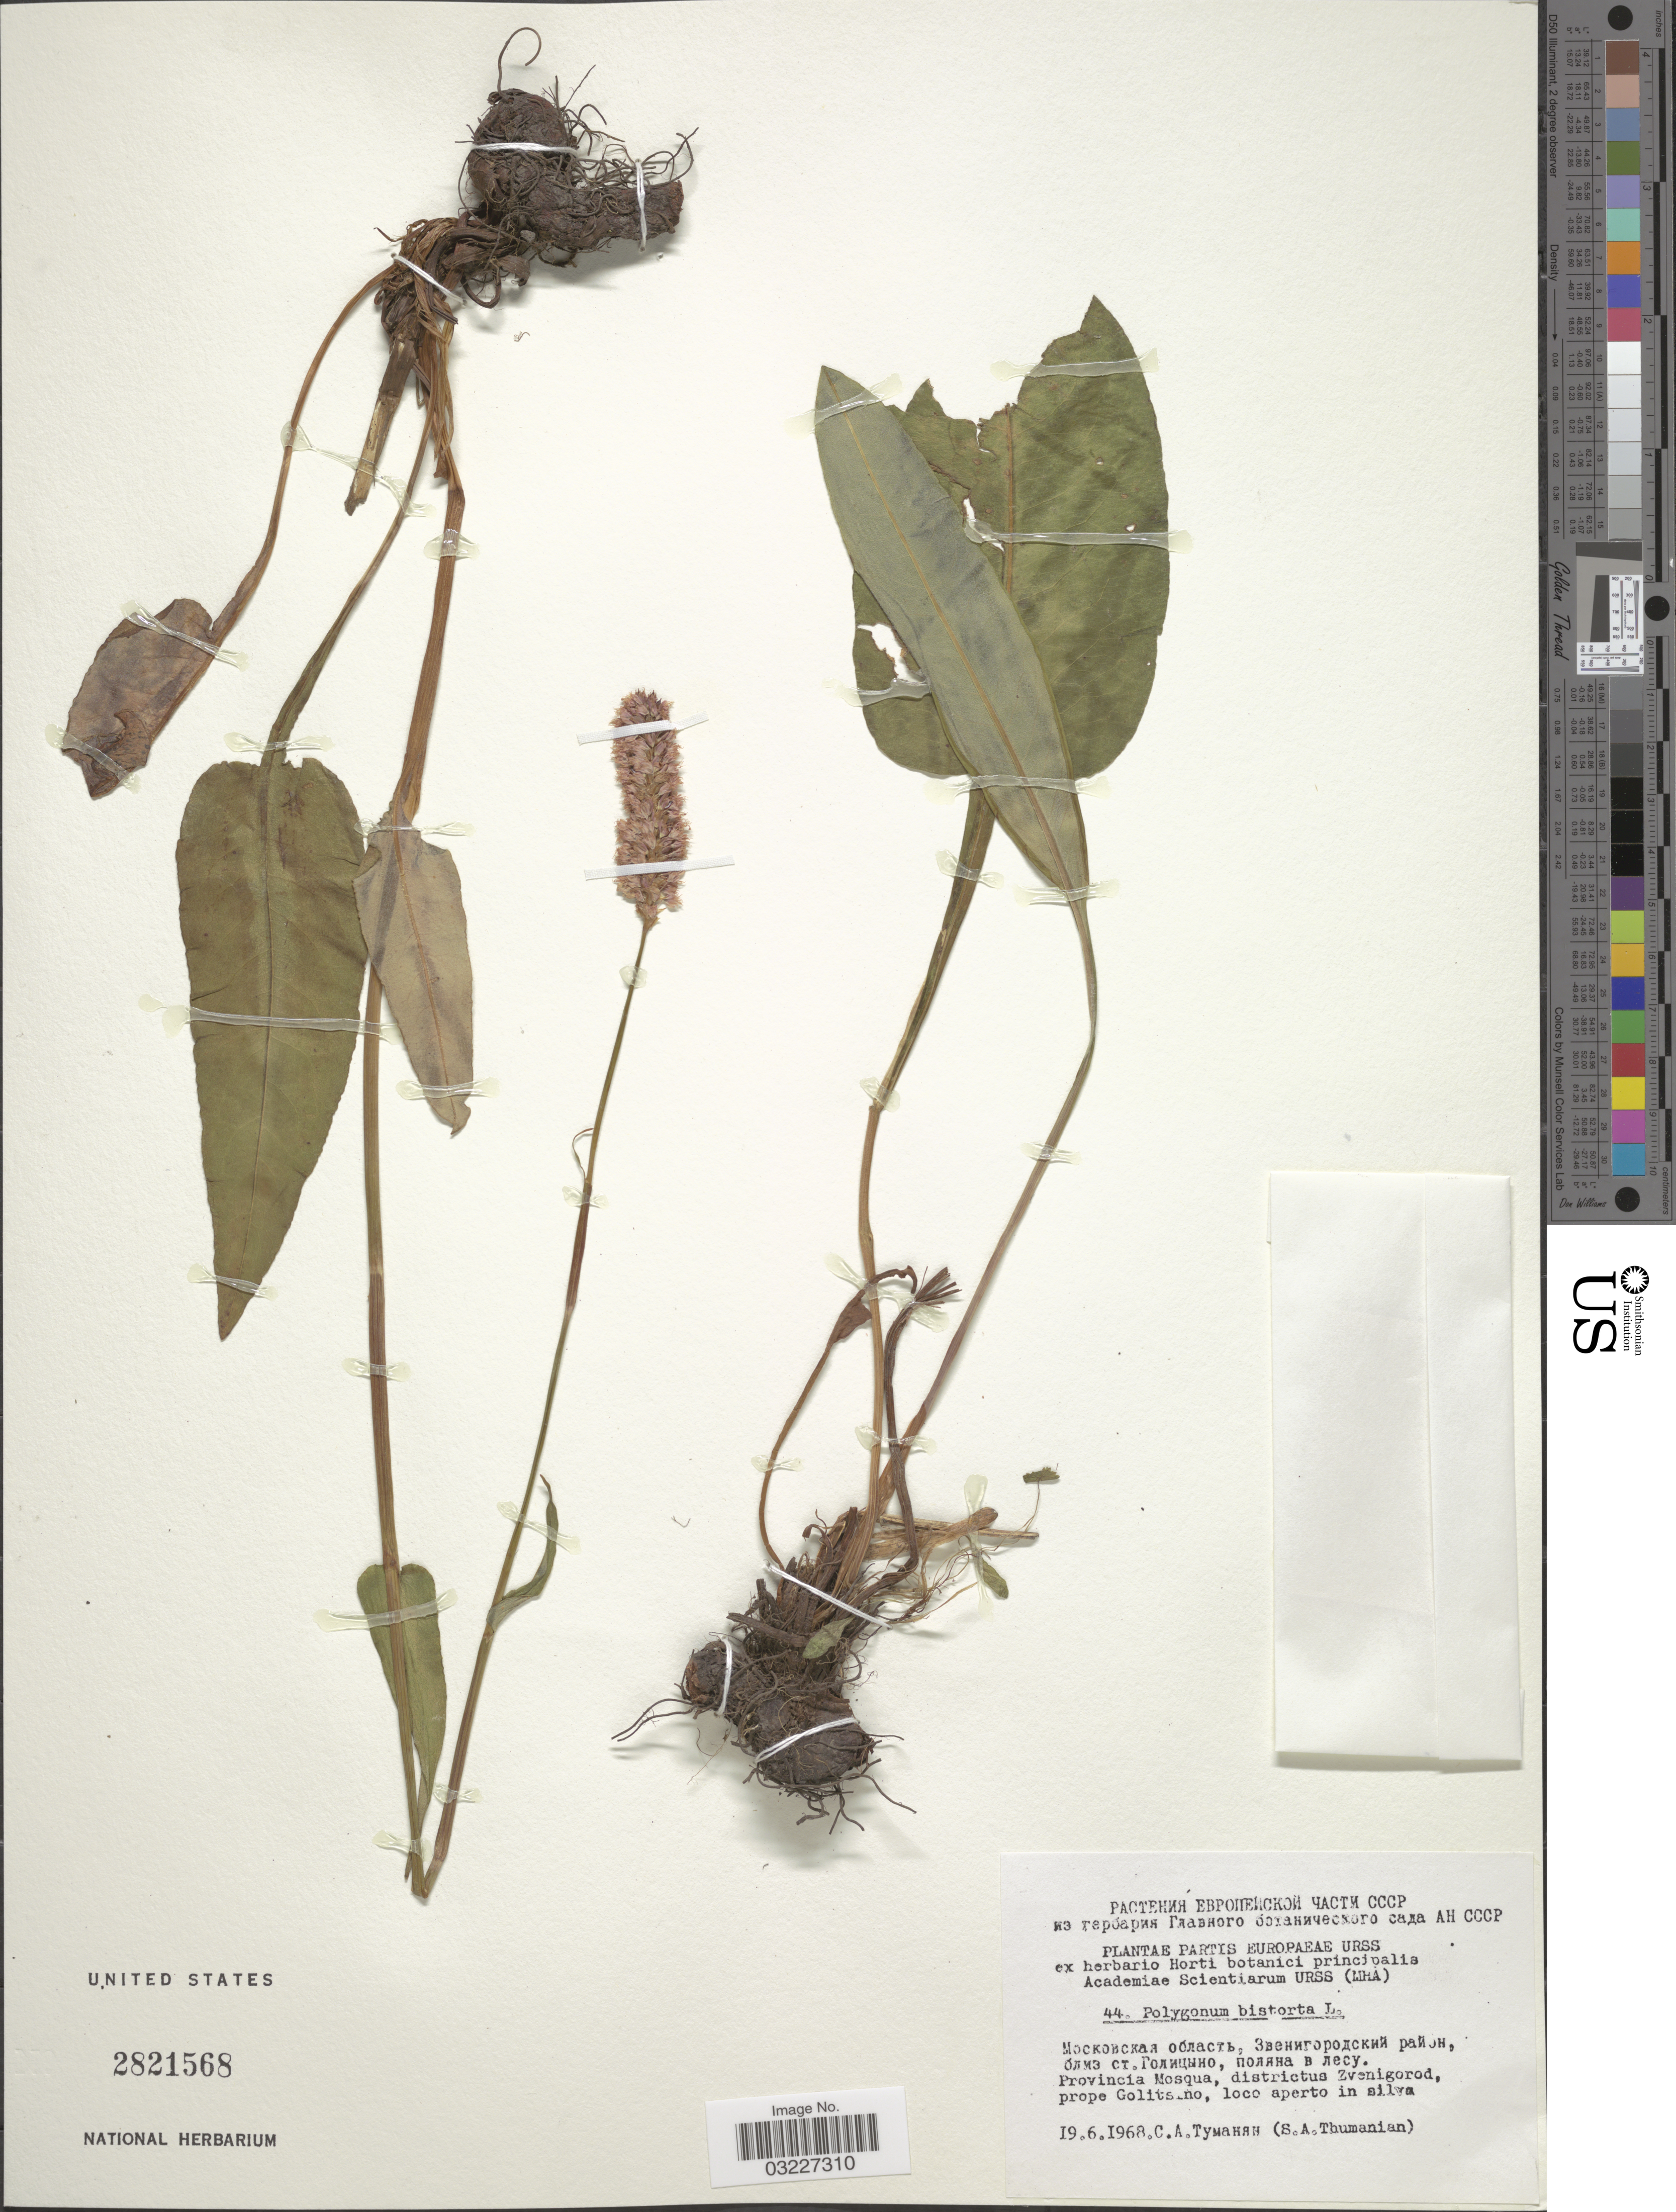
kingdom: Plantae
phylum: Tracheophyta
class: Magnoliopsida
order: Caryophyllales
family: Polygonaceae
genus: Bistorta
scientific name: Bistorta officinalis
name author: Delarbre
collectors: S. Thumanian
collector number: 44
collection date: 1968-06-19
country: Russian Federation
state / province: Moscow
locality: Provincia Mosqua, districtus Zvenigorod, prope Golits [illegible text]no, loco aperto in silva.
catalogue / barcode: US 2821568